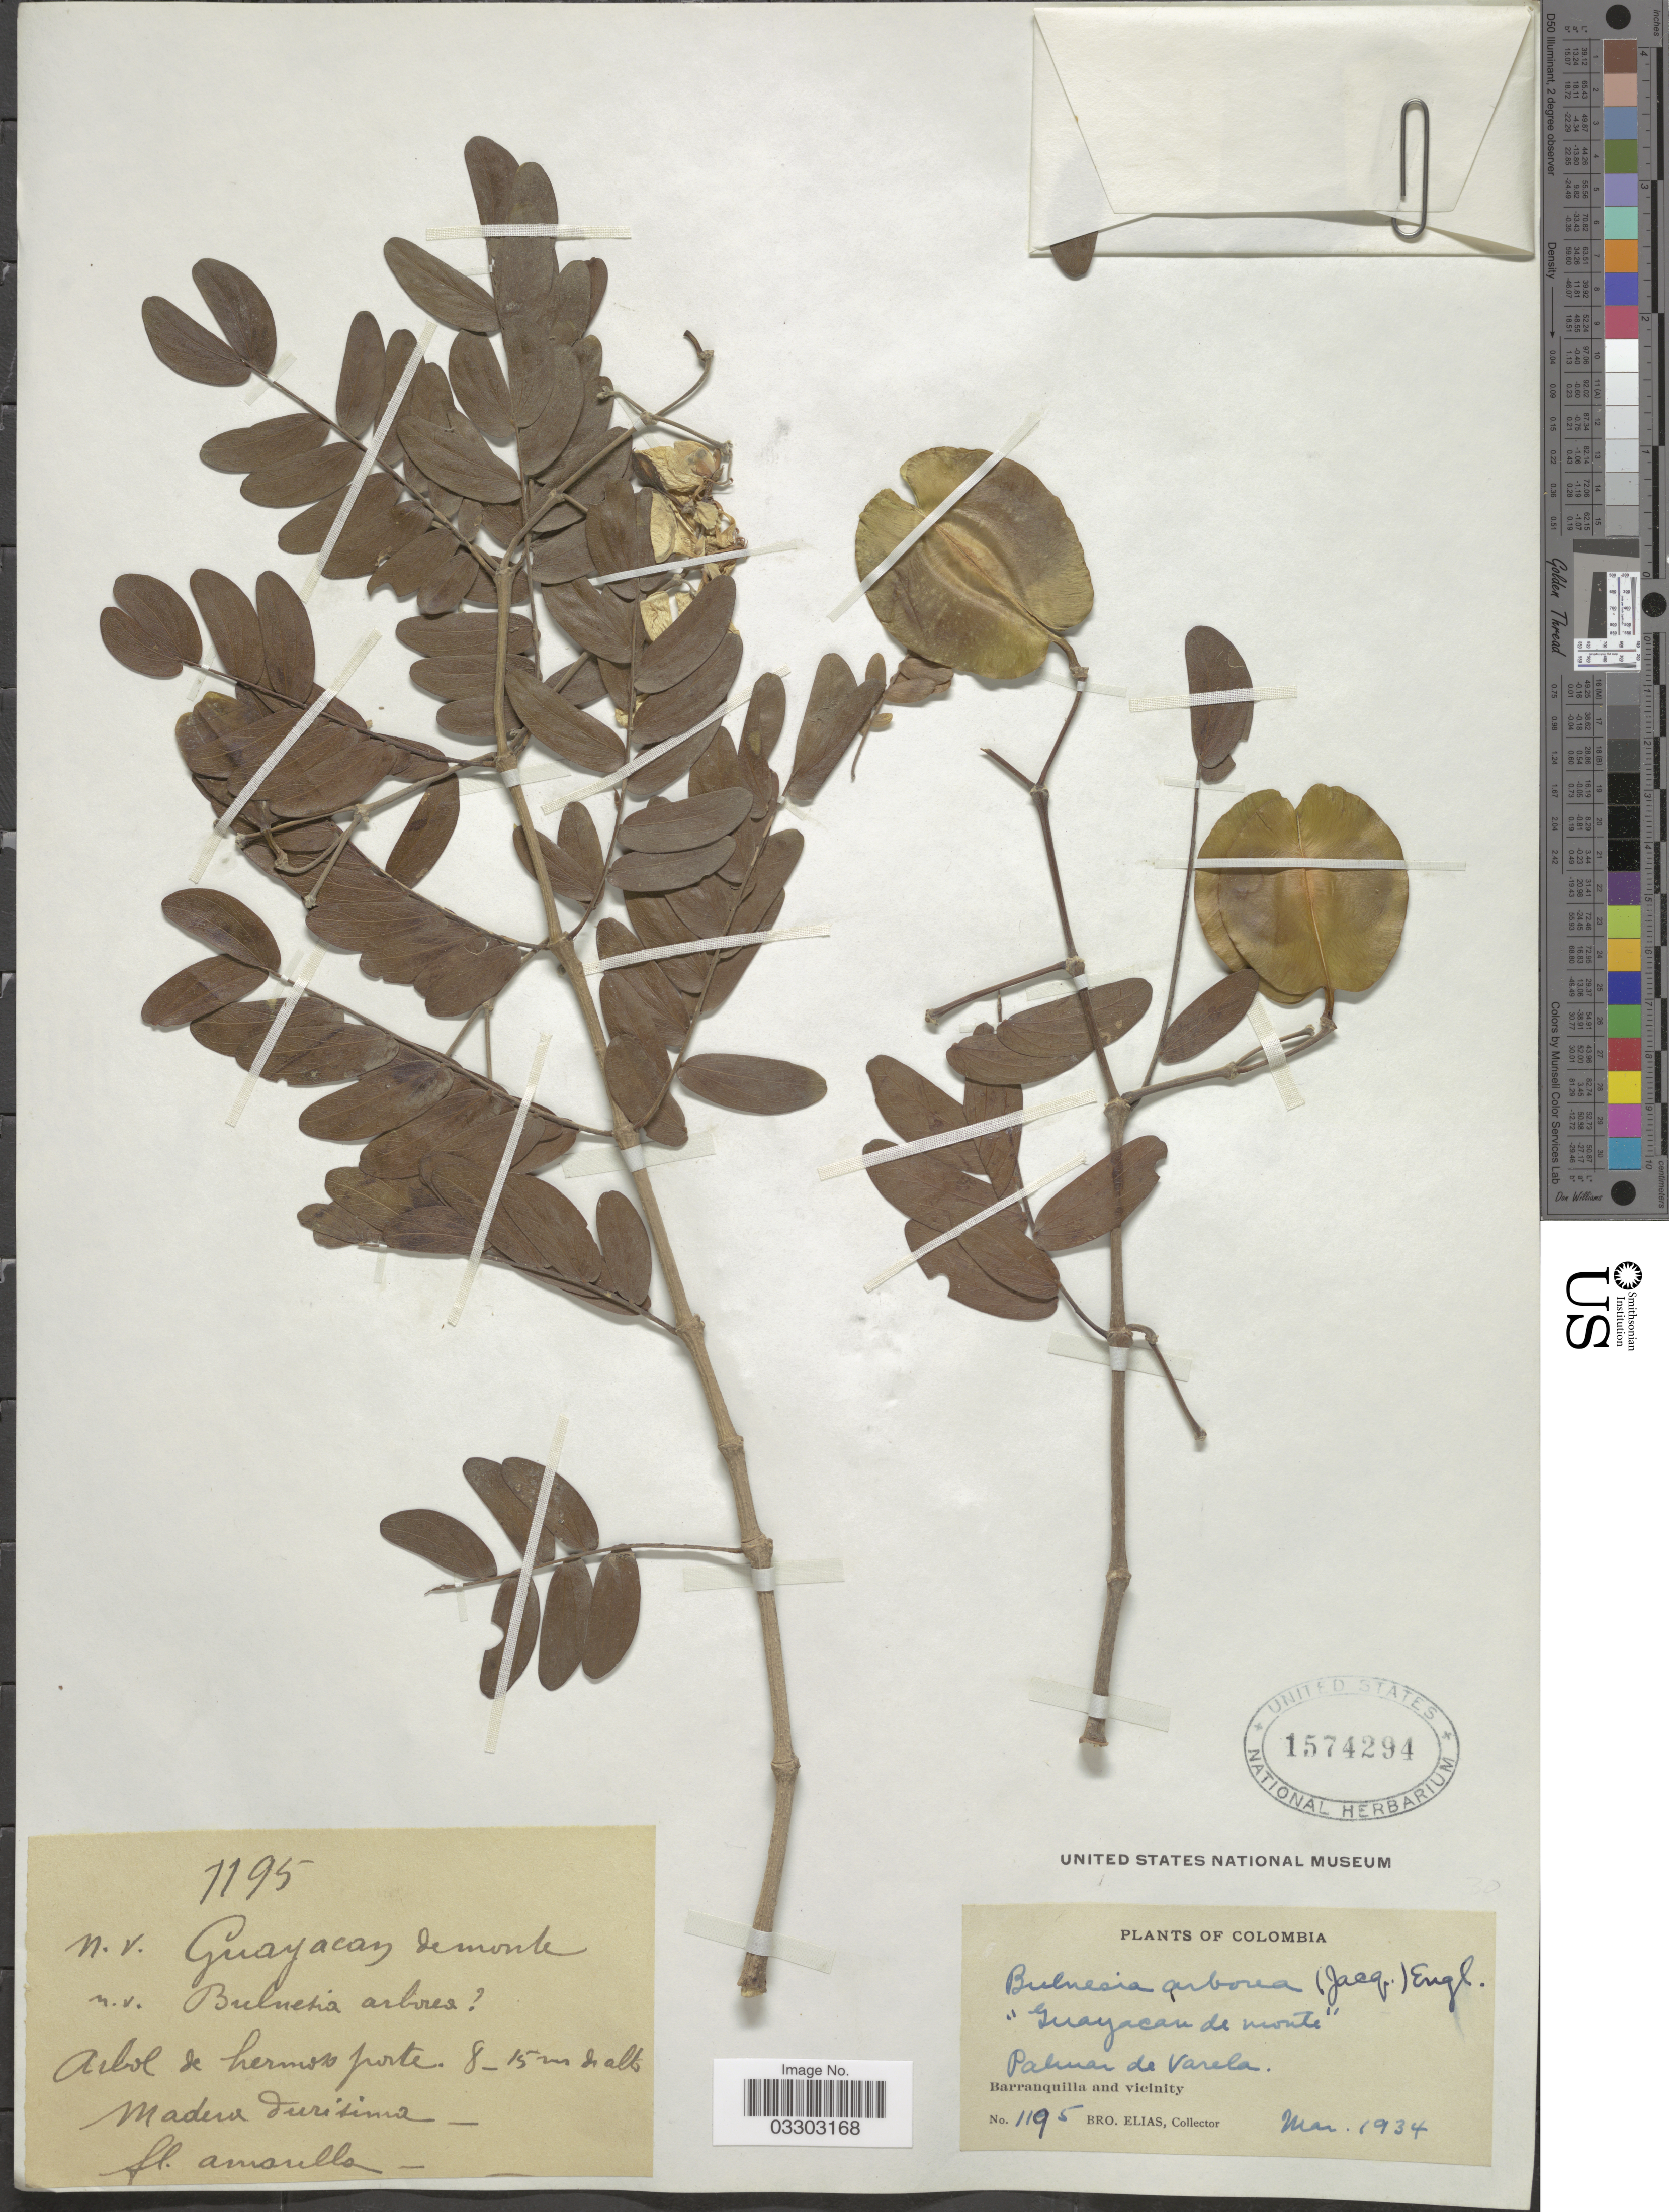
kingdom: Plantae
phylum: Tracheophyta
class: Magnoliopsida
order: Zygophyllales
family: Zygophyllaceae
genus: Gonopterodendron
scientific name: Gonopterodendron arboreum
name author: (Jacq.) Godoy-Bürki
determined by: U.S. National Herbarium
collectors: Bro. Elias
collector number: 1195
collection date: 1934-03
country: Colombia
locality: Palmar de Varela. Barranquilla and vicinity. Madera duritima.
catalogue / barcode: US 1574294